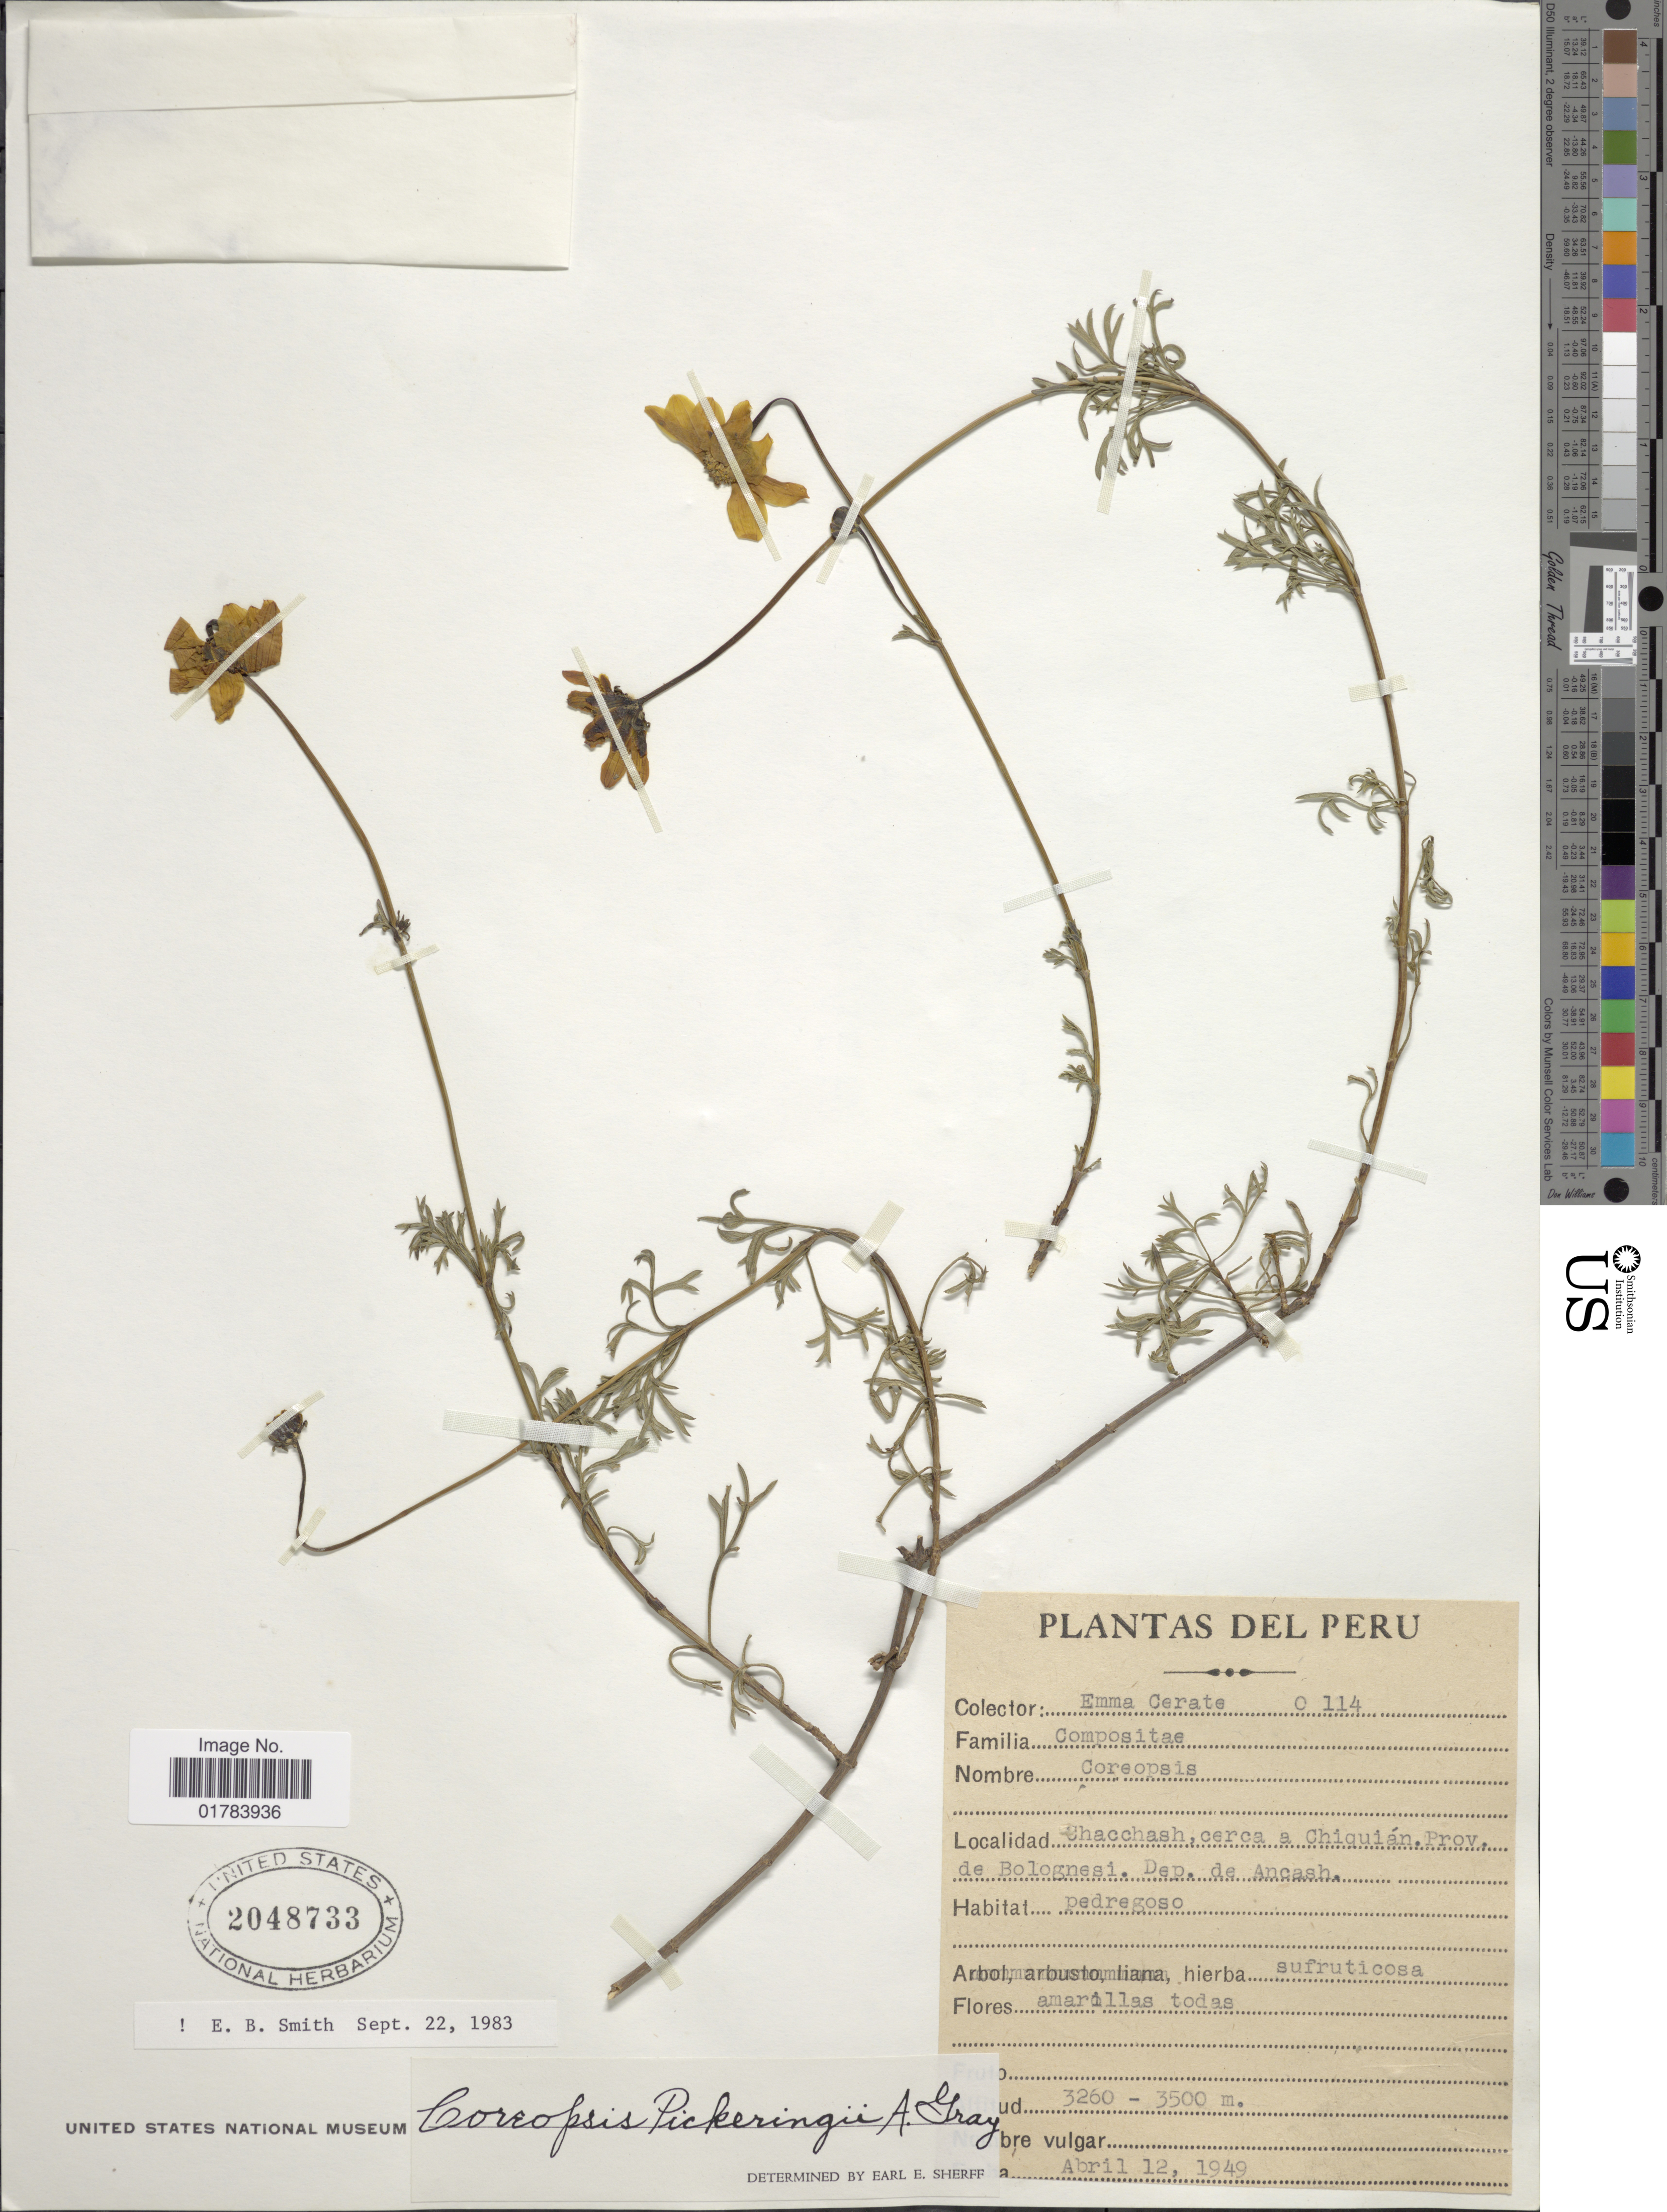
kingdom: Plantae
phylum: Tracheophyta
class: Magnoliopsida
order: Asterales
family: Asteraceae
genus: Coreopsis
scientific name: Coreopsis pickeringii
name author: A. Gray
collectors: E. Cerate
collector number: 0114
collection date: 1949-04-12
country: Peru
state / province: Ancash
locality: Chaccash, cerca a Chiquian, Prov. de Bolognesi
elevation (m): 3260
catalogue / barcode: US 2048733